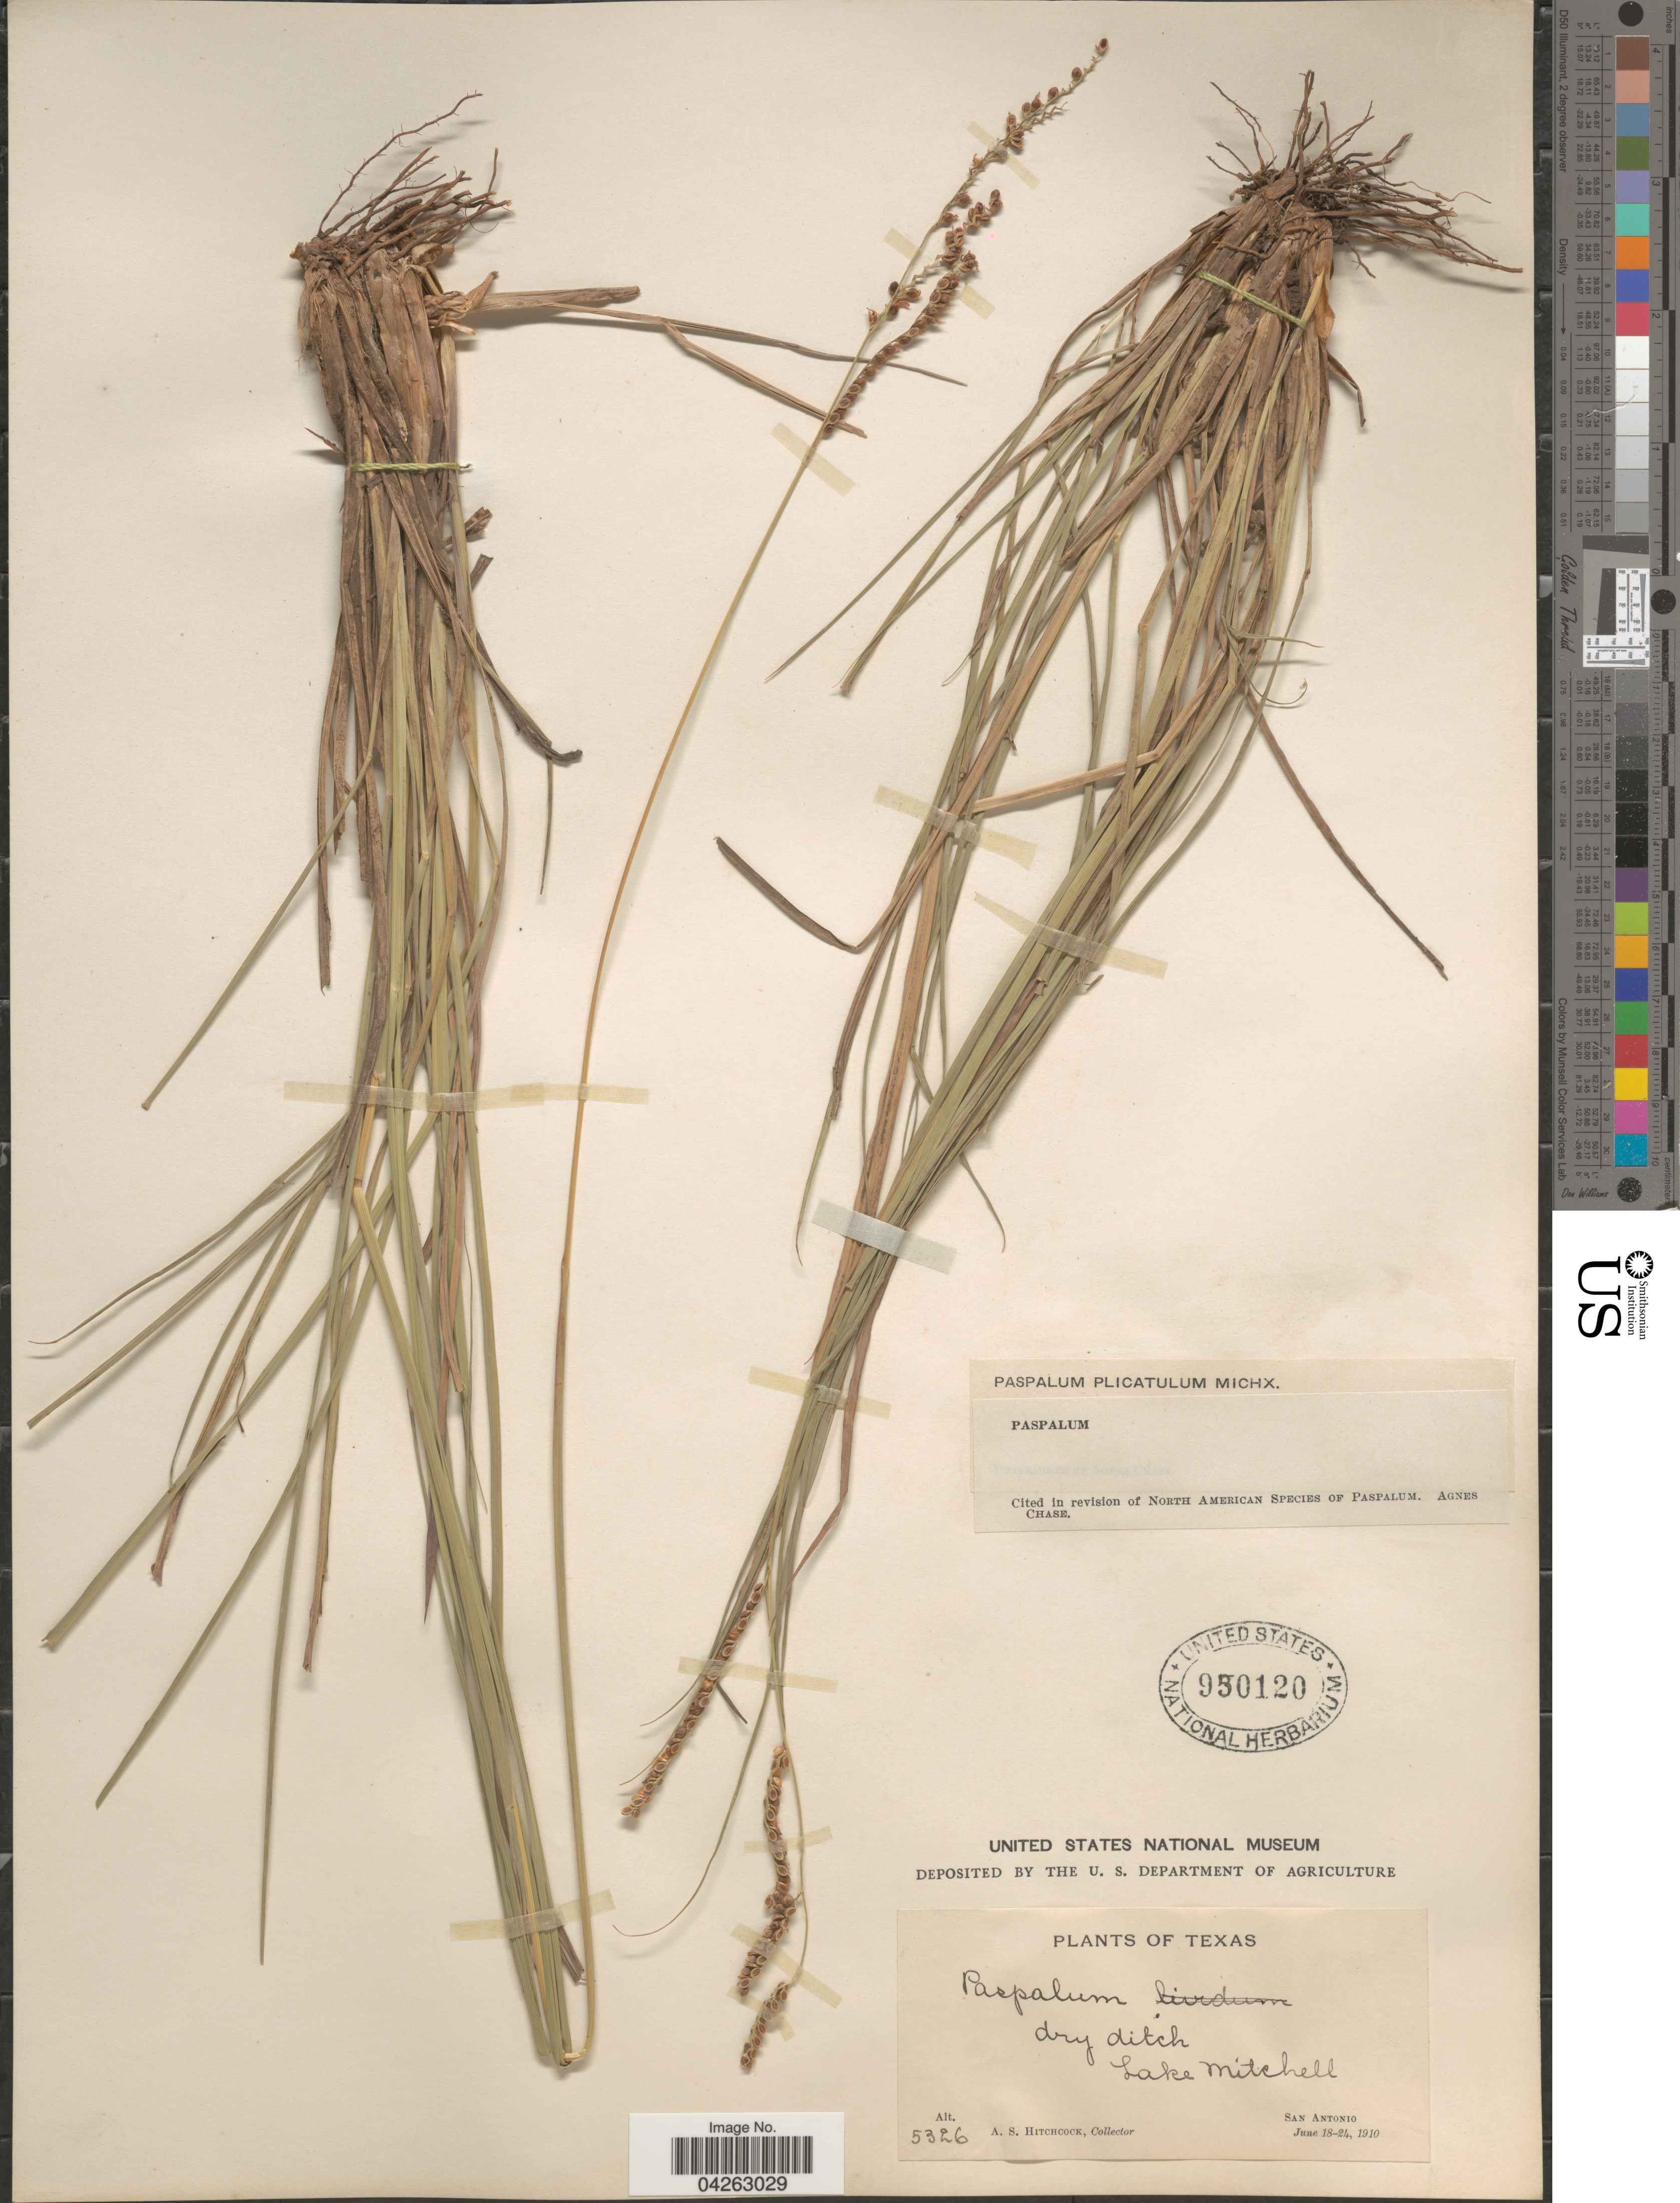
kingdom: Plantae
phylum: Tracheophyta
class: Liliopsida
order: Poales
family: Poaceae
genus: Paspalum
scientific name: Paspalum plicatulum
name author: Michx.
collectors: A. S. Hitchcock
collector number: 5326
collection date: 1910-06-18/1910-06-24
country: United States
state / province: Texas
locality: Lake Mitchell. San Antonio.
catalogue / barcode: US 950120